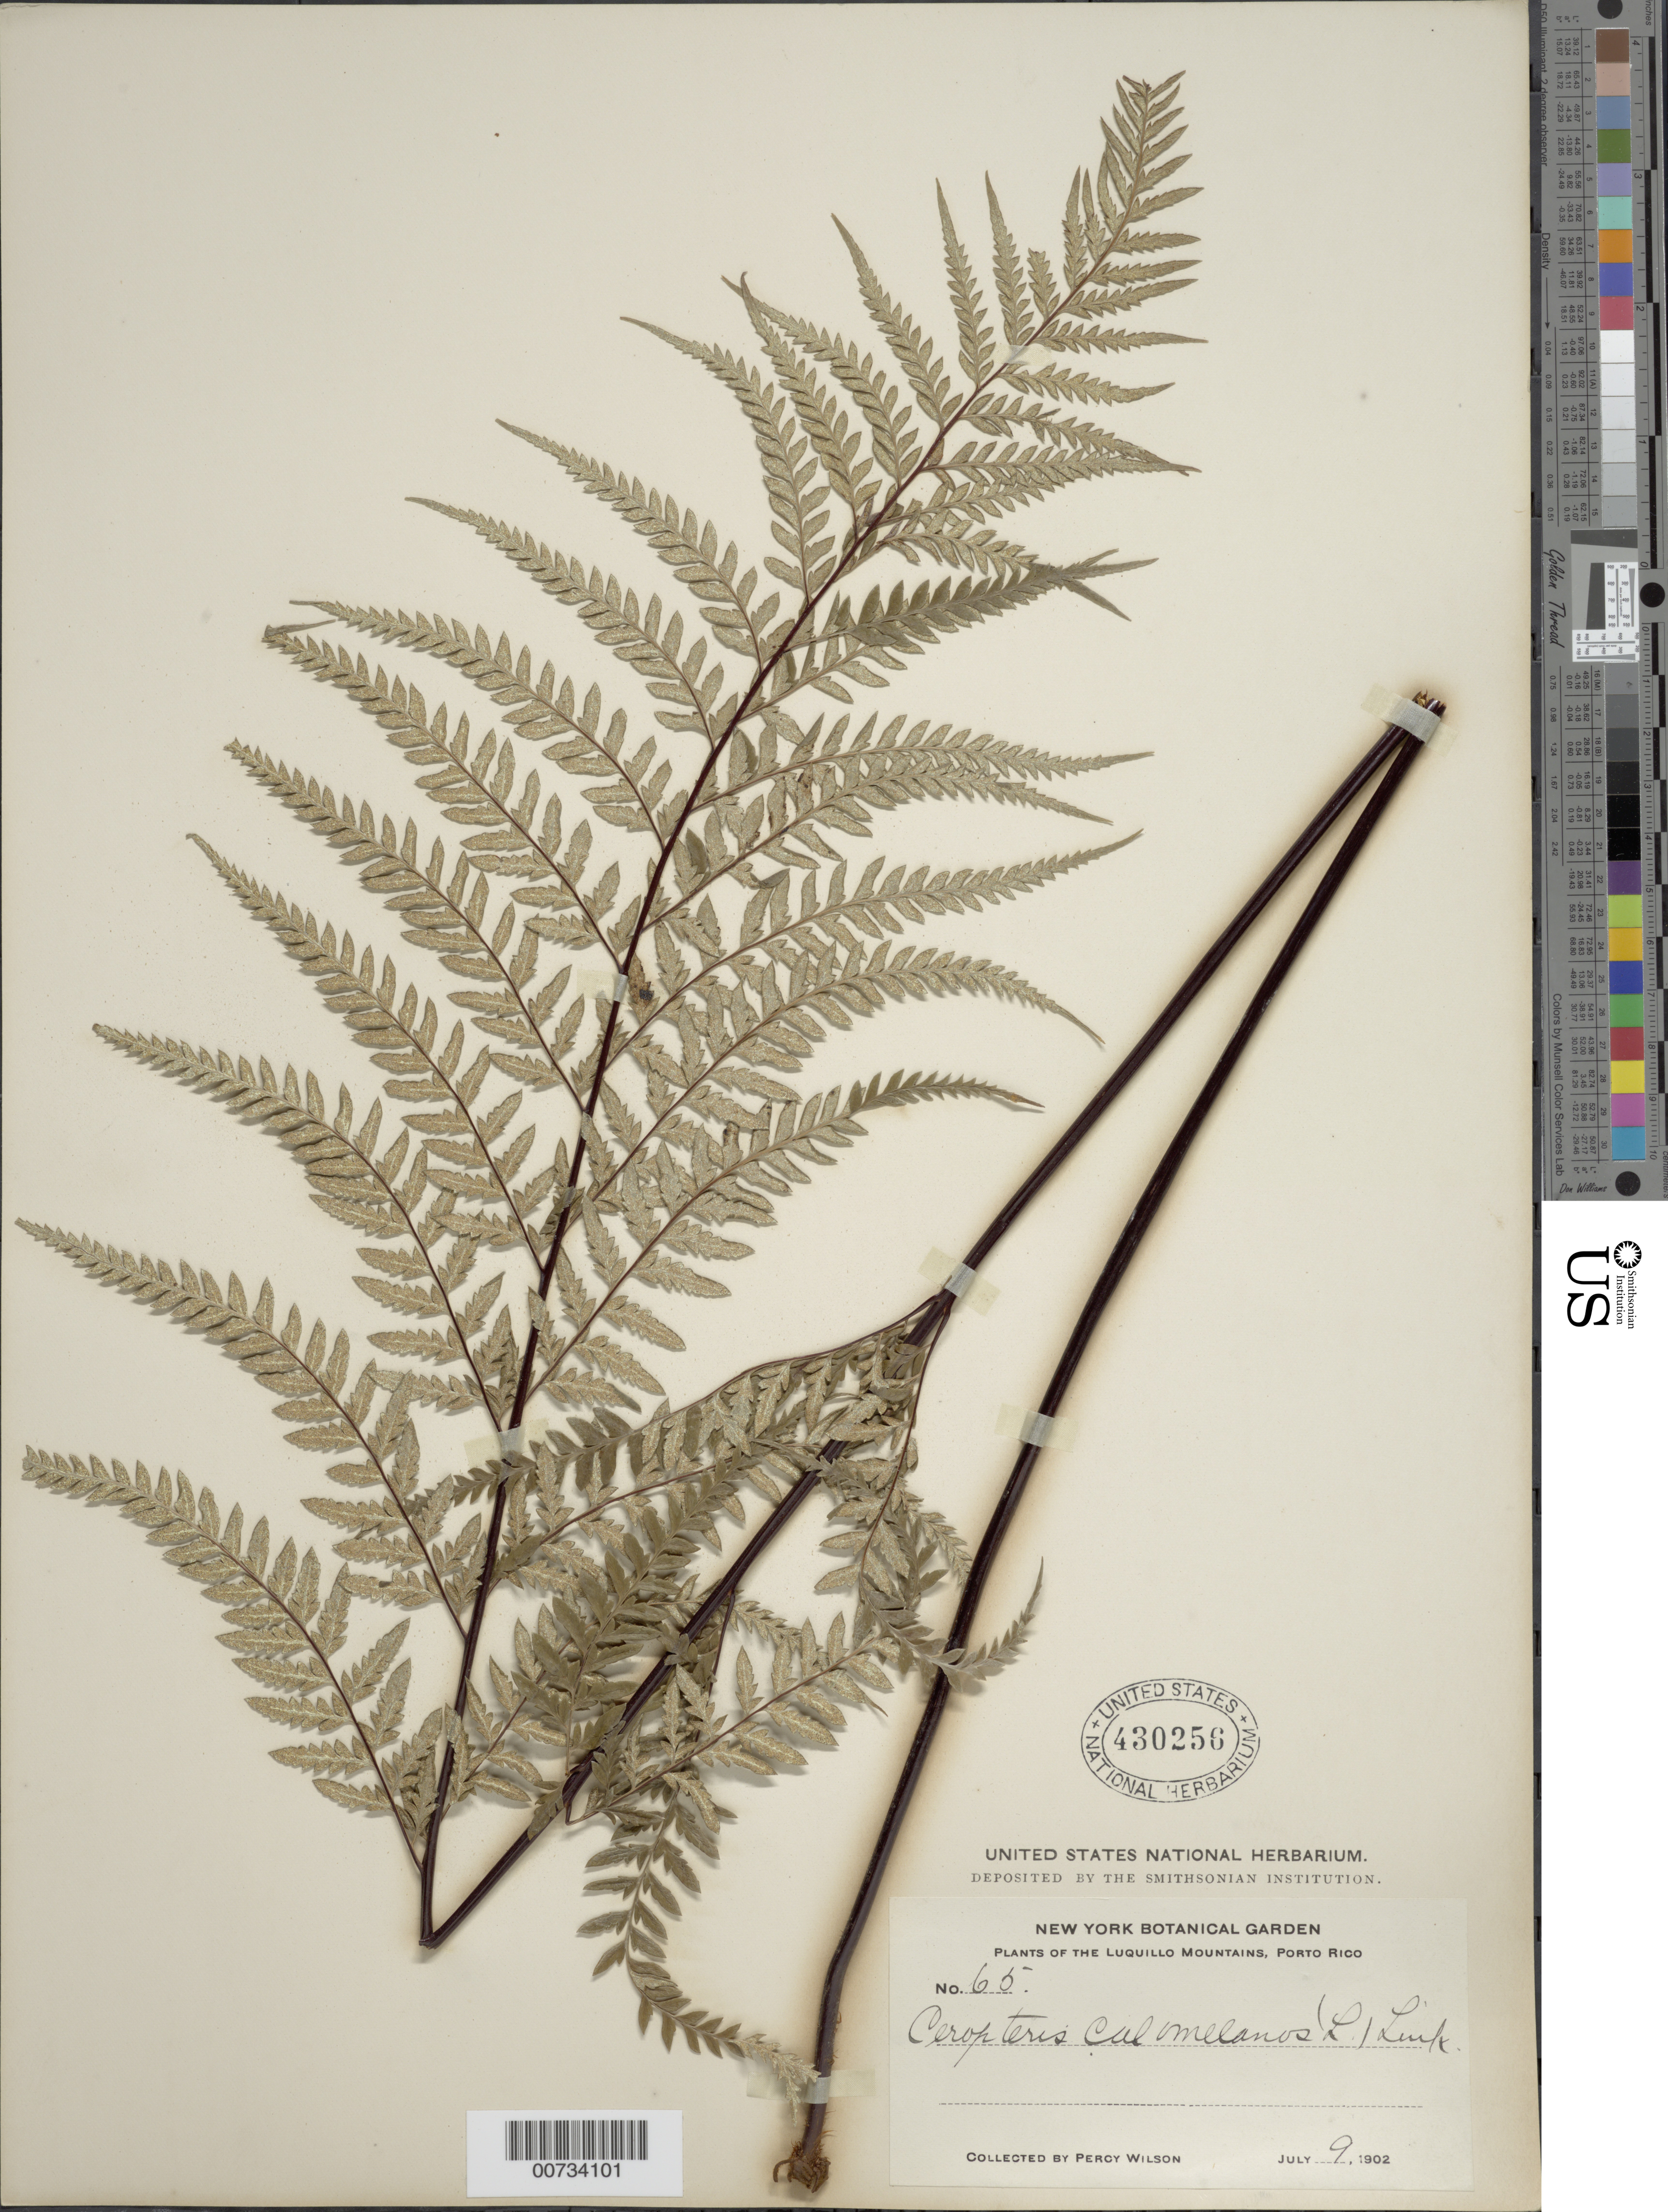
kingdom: Plantae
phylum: Tracheophyta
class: Polypodiopsida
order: Polypodiales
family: Pteridaceae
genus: Pityrogramma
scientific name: Pityrogramma calomelanos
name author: (L.) Link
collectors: P. Wilson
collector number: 65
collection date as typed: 09 Jul 1902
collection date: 1902-07-09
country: Puerto Rico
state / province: Luquillo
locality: Luquillo Mts.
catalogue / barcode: US 430256